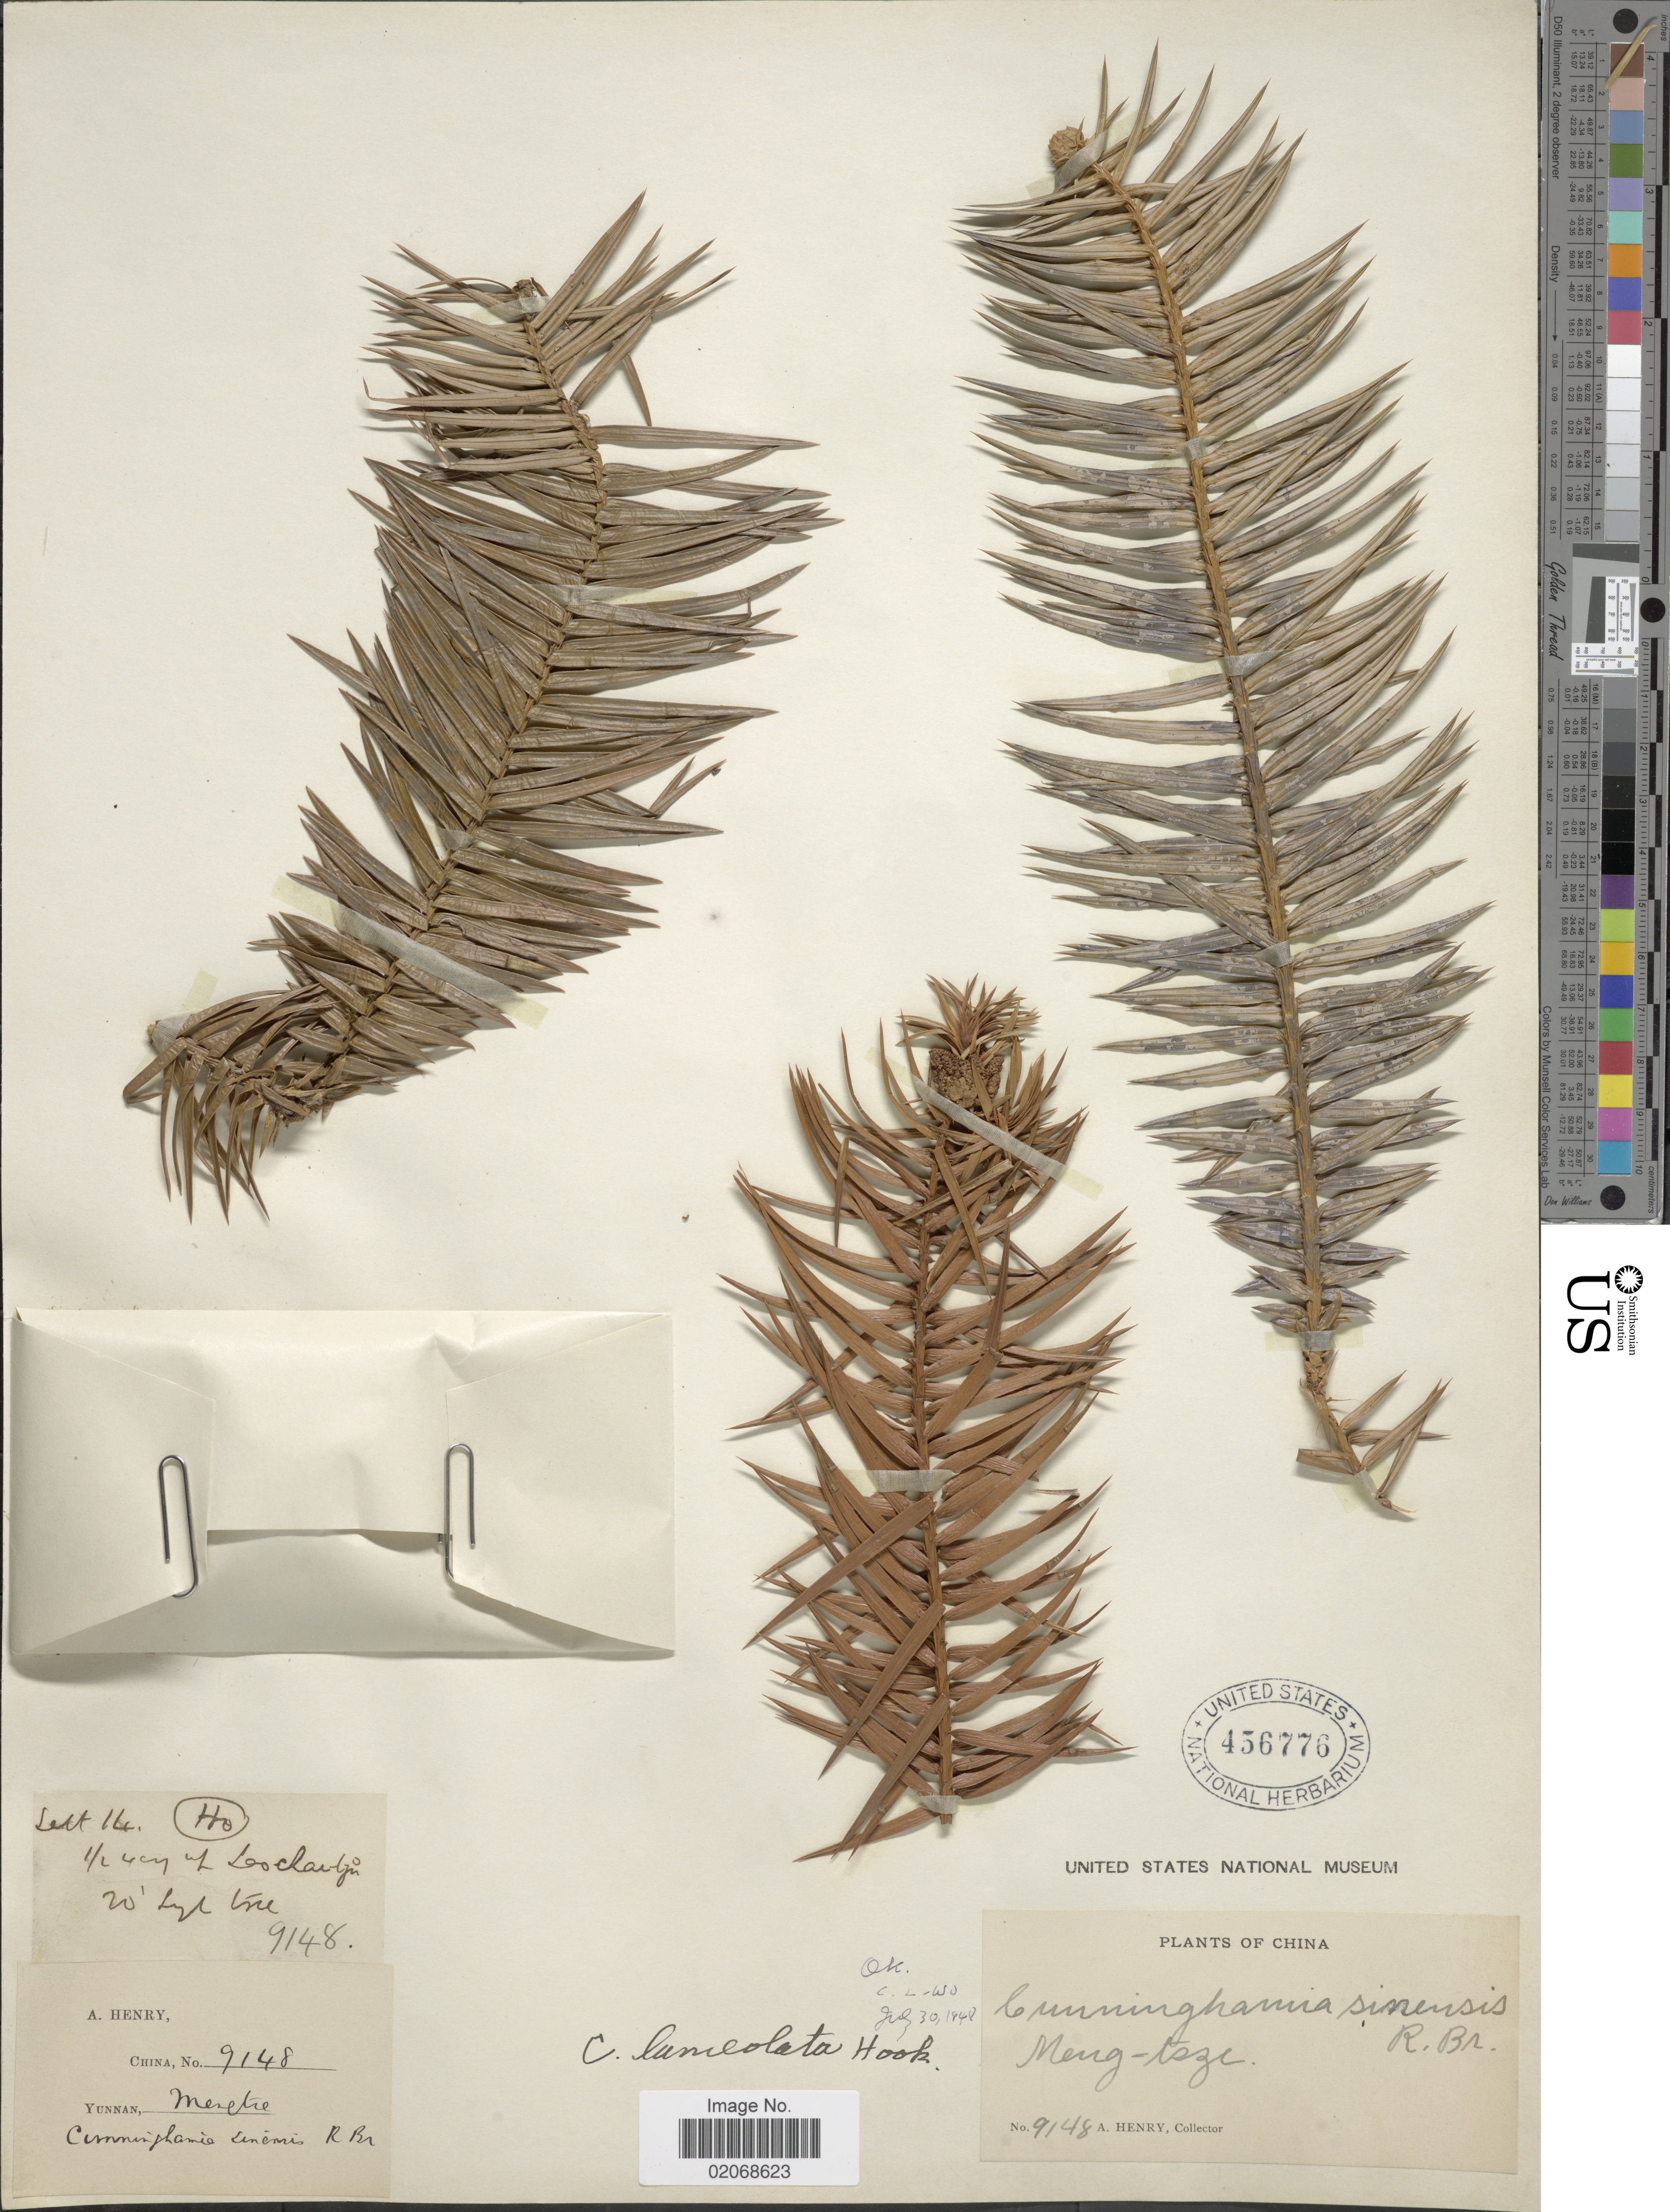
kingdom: Plantae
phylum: Tracheophyta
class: Pinopsida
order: Pinales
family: Cupressaceae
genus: Cunninghamia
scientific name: Cunninghamia lanceolata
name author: (Lamb.) Hook.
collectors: A. Henry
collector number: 9148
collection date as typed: Sept 14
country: China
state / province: Yunnan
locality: Meng-tsze. 1/2 way up Lao-chai-tzu. Ho.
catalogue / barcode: US 456776